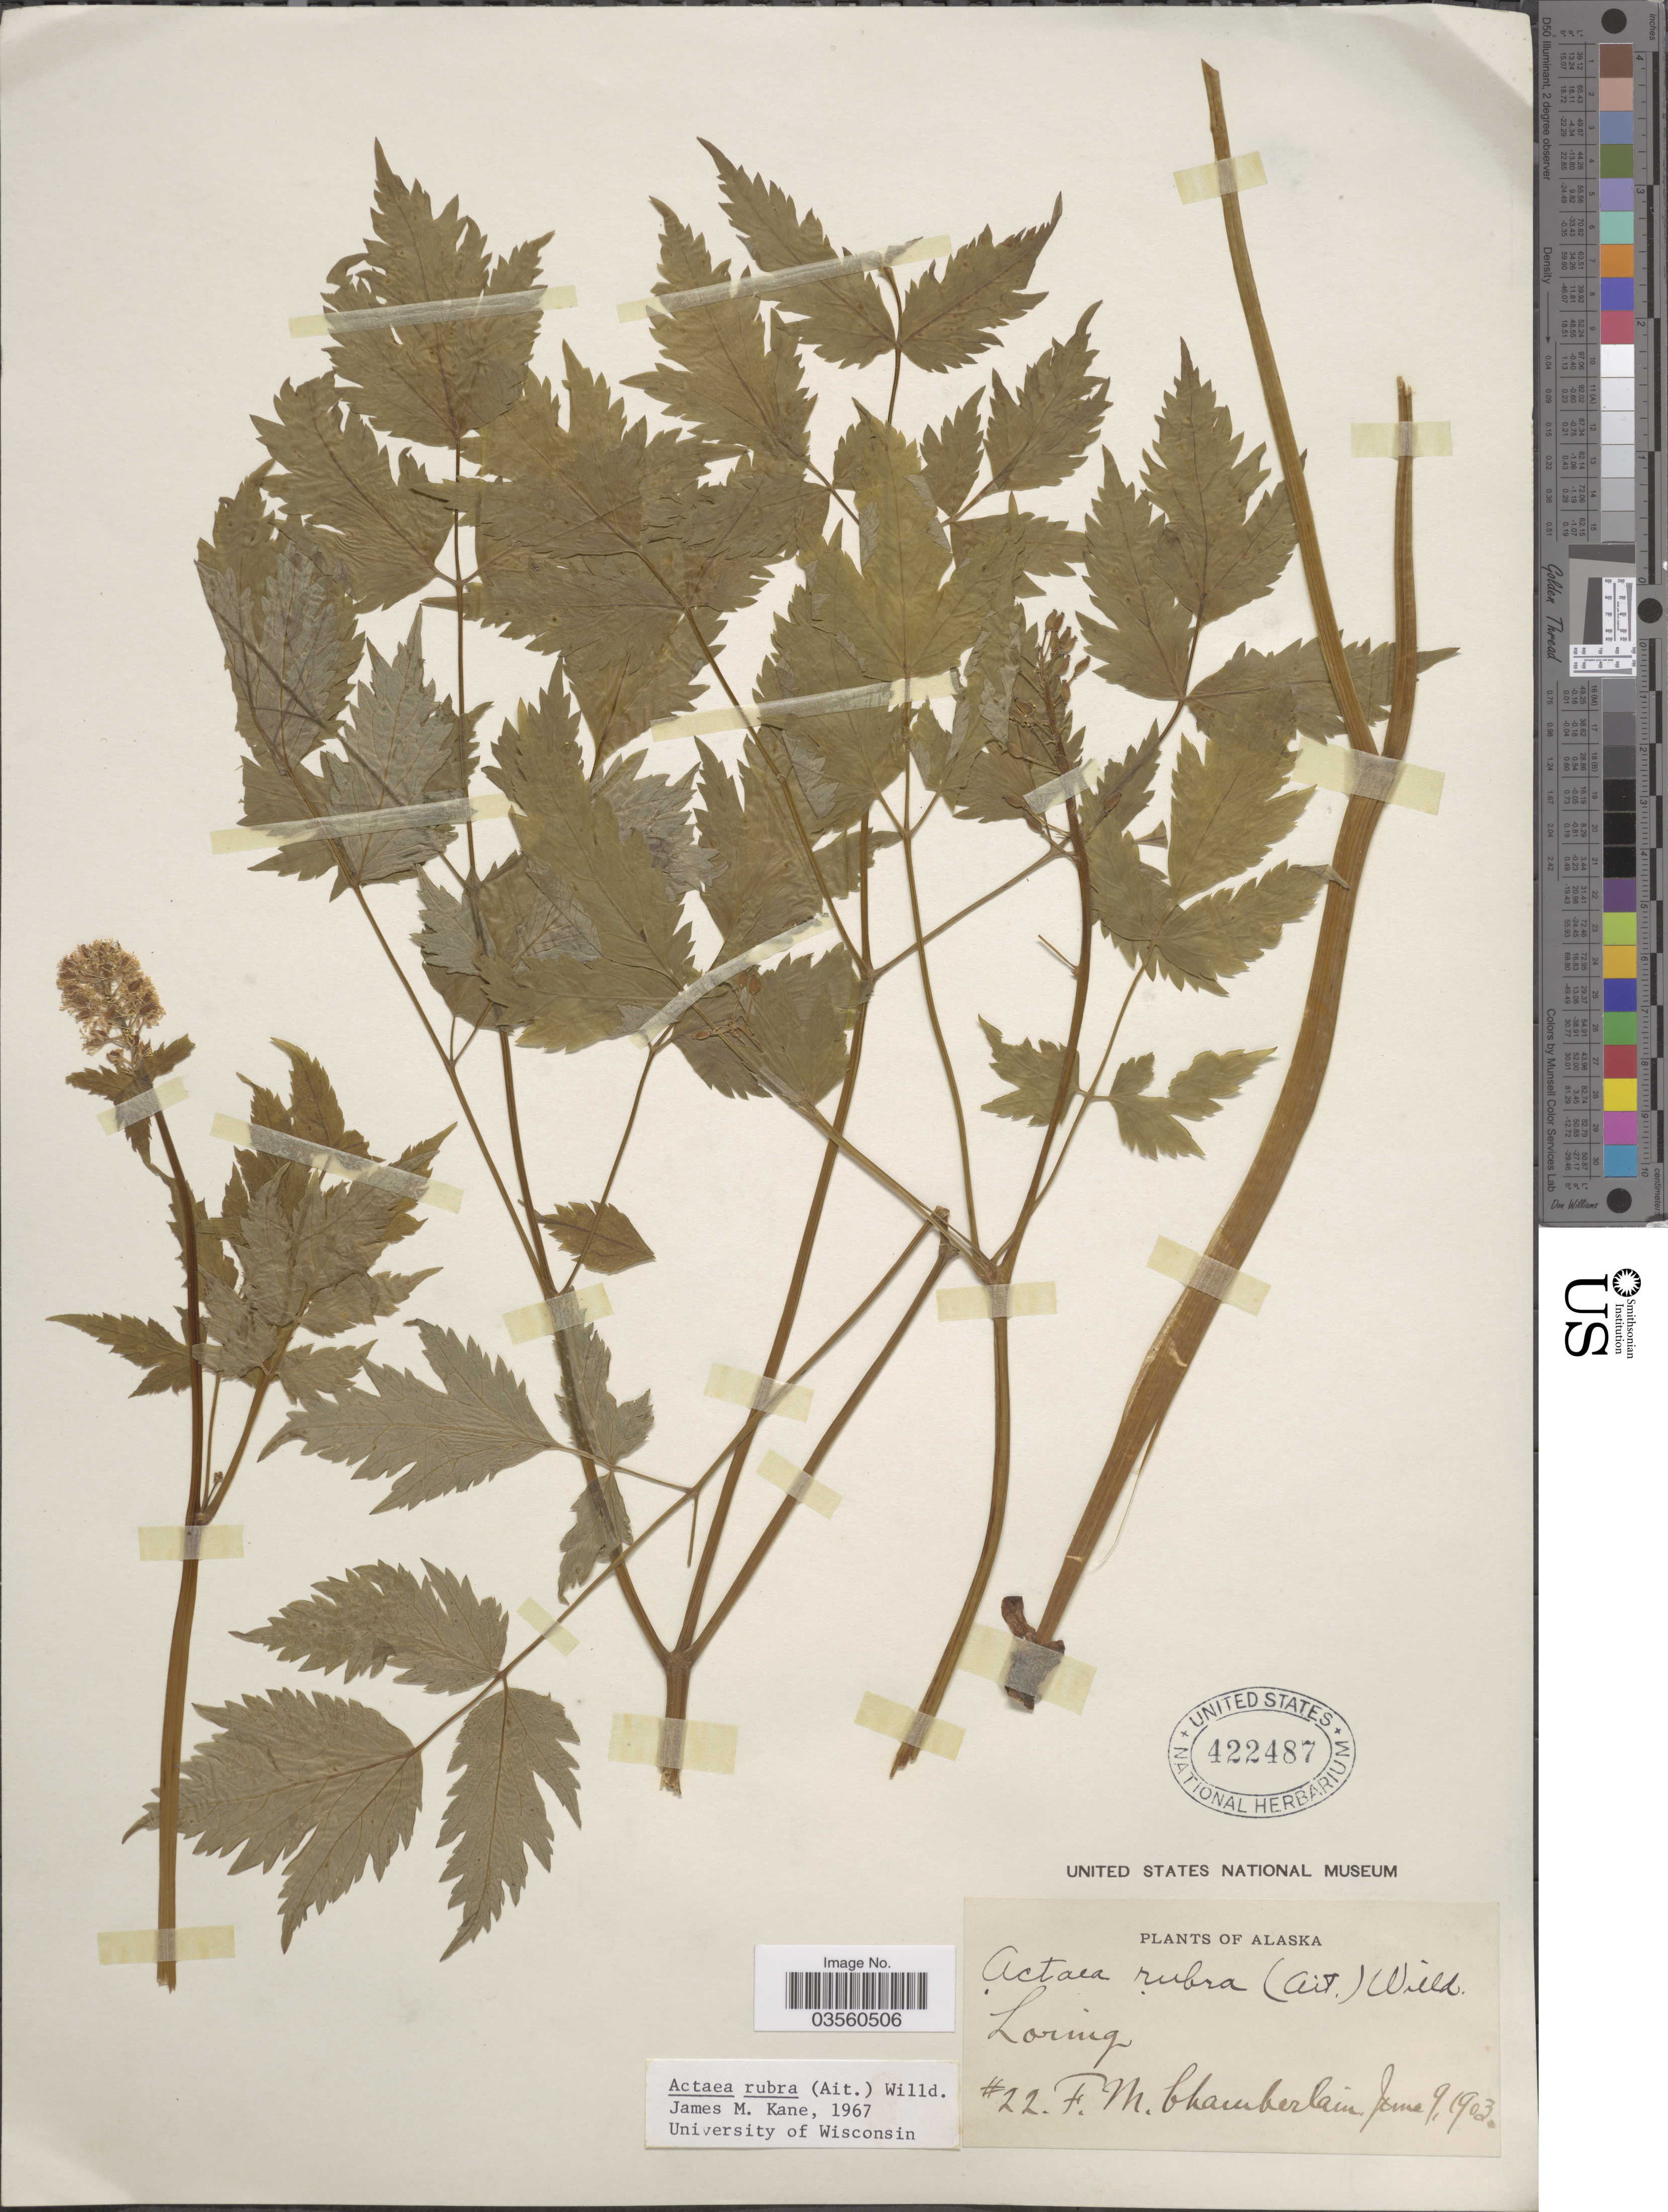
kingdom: Plantae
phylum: Tracheophyta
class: Magnoliopsida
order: Ranunculales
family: Ranunculaceae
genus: Actaea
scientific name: Actaea rubra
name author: (Aiton) Willd.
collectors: -. Chamberlain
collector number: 22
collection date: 1903-06-09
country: United States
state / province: Alaska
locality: Loring.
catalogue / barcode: US 422487